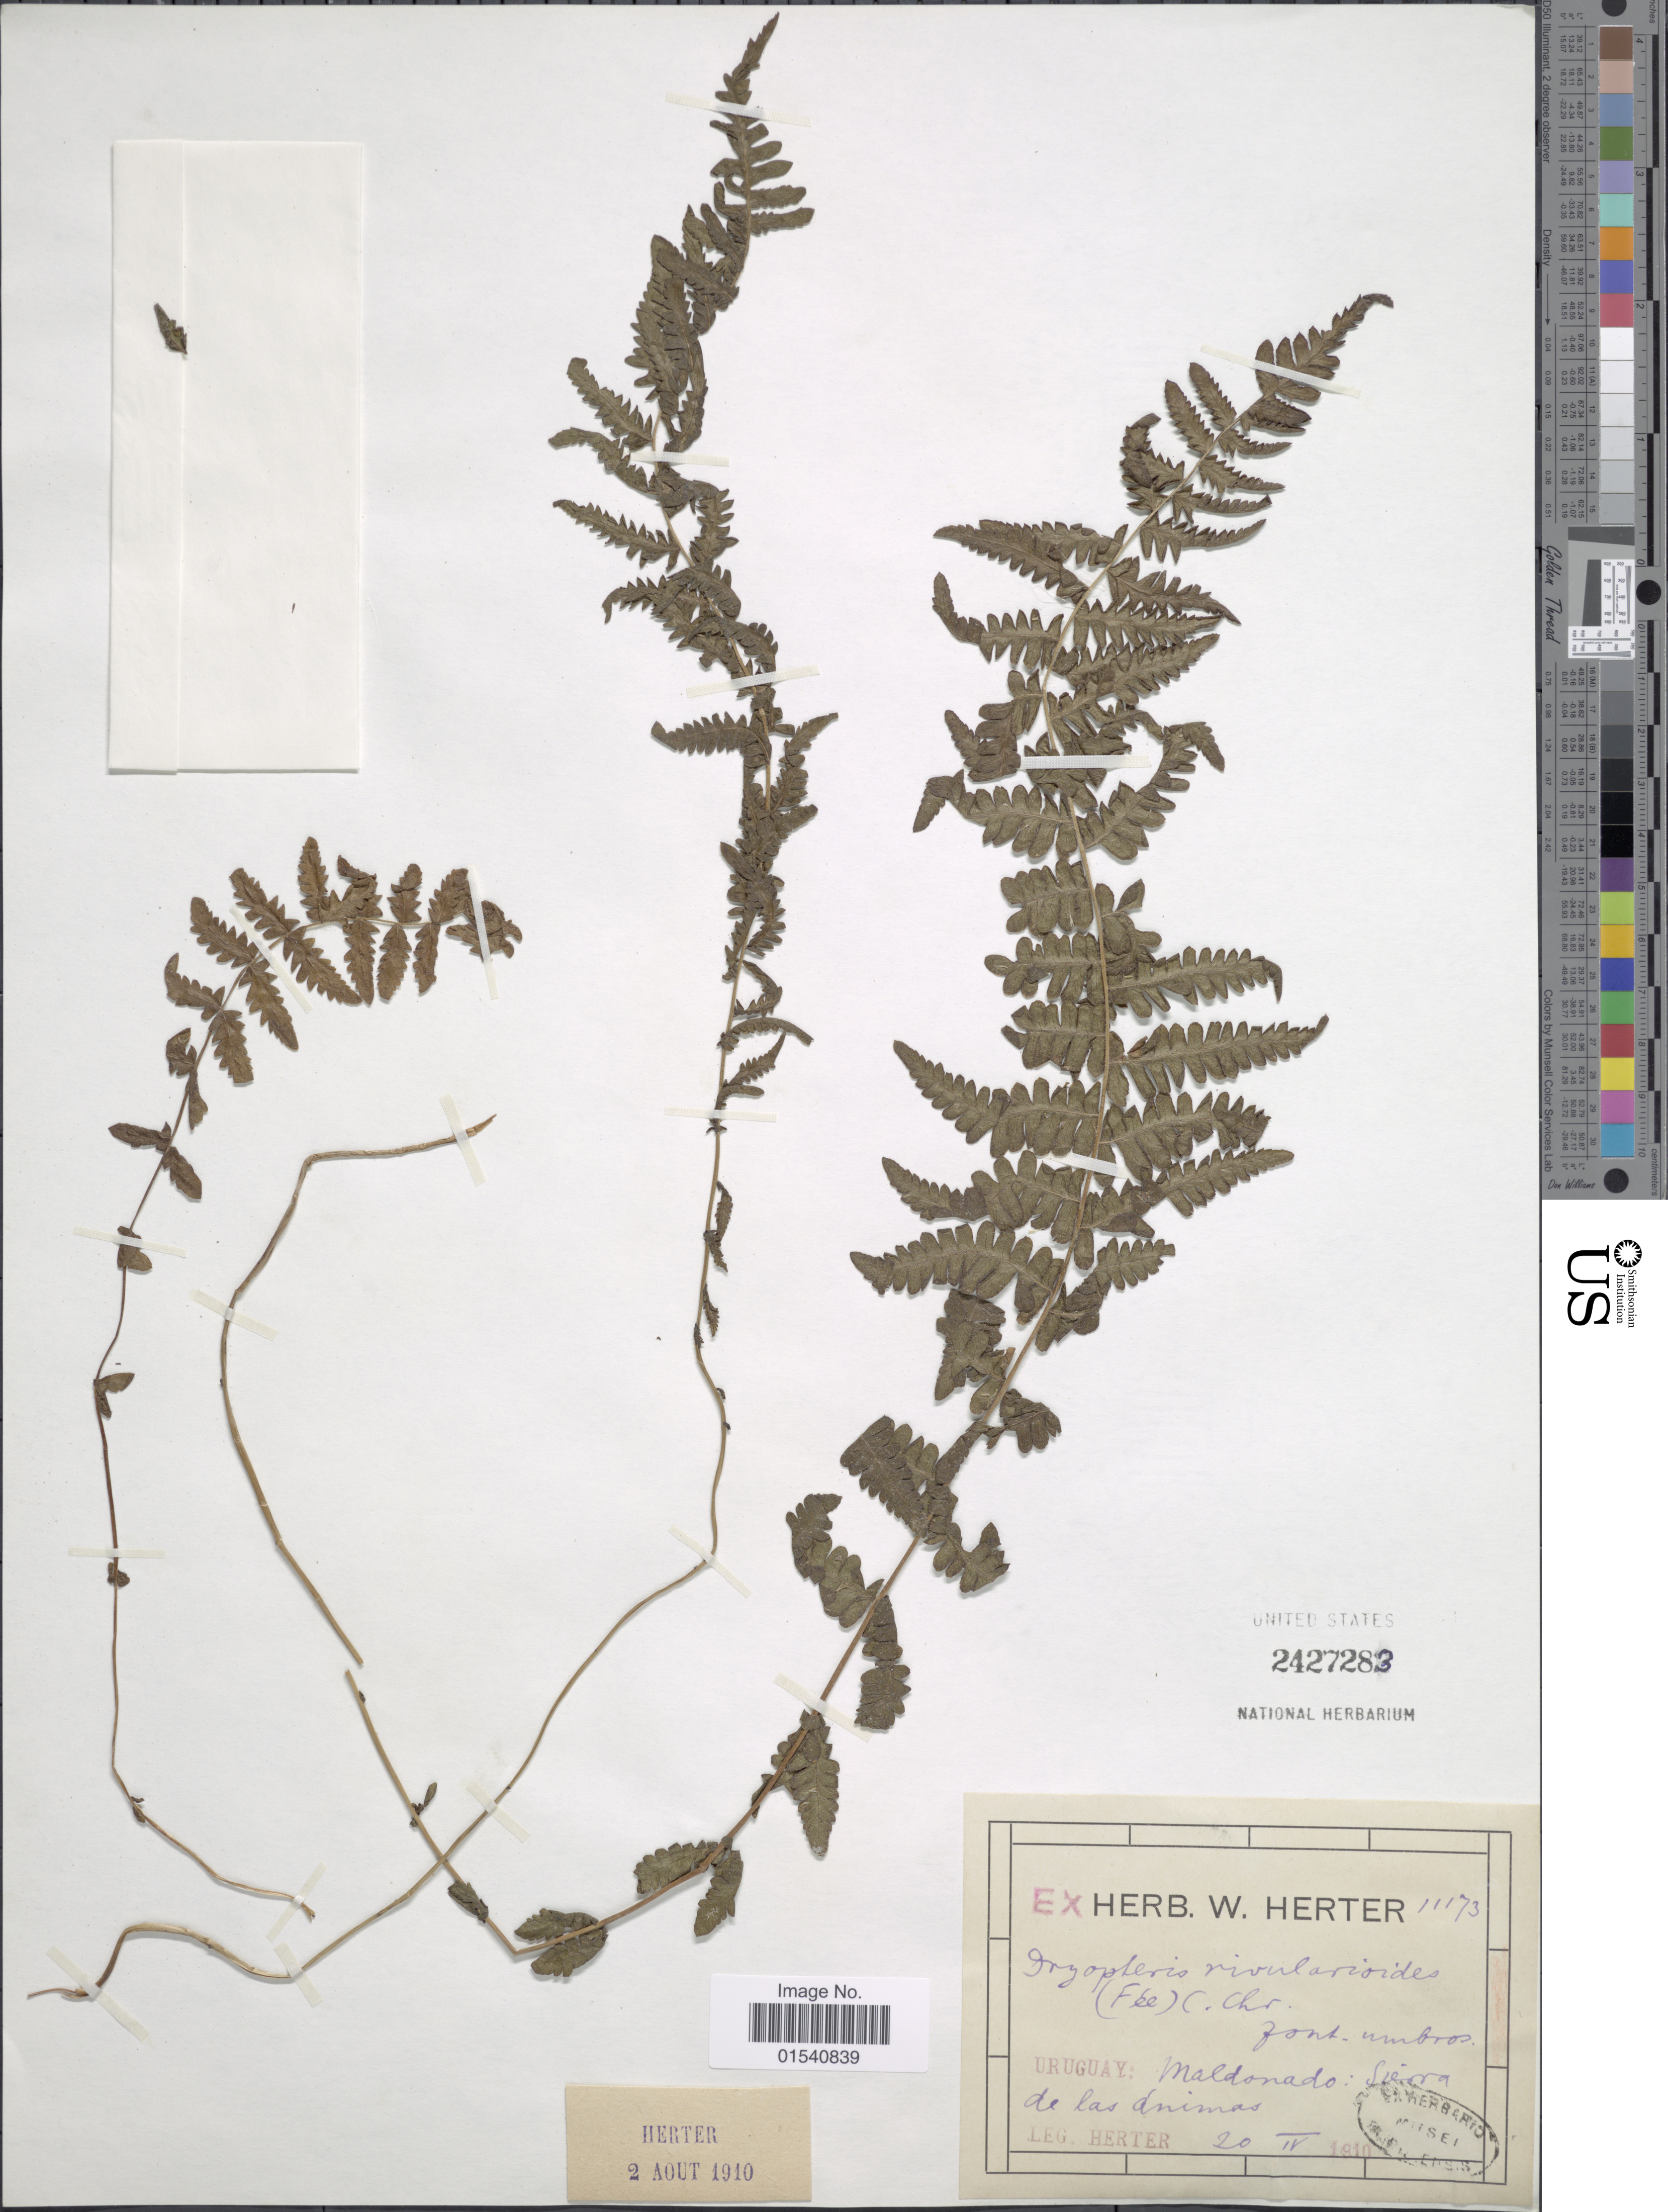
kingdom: Plantae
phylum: Tracheophyta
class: Polypodiopsida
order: Polypodiales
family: Thelypteridaceae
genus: Amauropelta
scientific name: Amauropelta rivularioides (Fée) comb. nov., ined 2015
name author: (Fée)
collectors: W. G. Herter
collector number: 11173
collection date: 1910-04-20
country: Uruguay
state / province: Maldonado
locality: Sierra de las Animas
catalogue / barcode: US 2427283